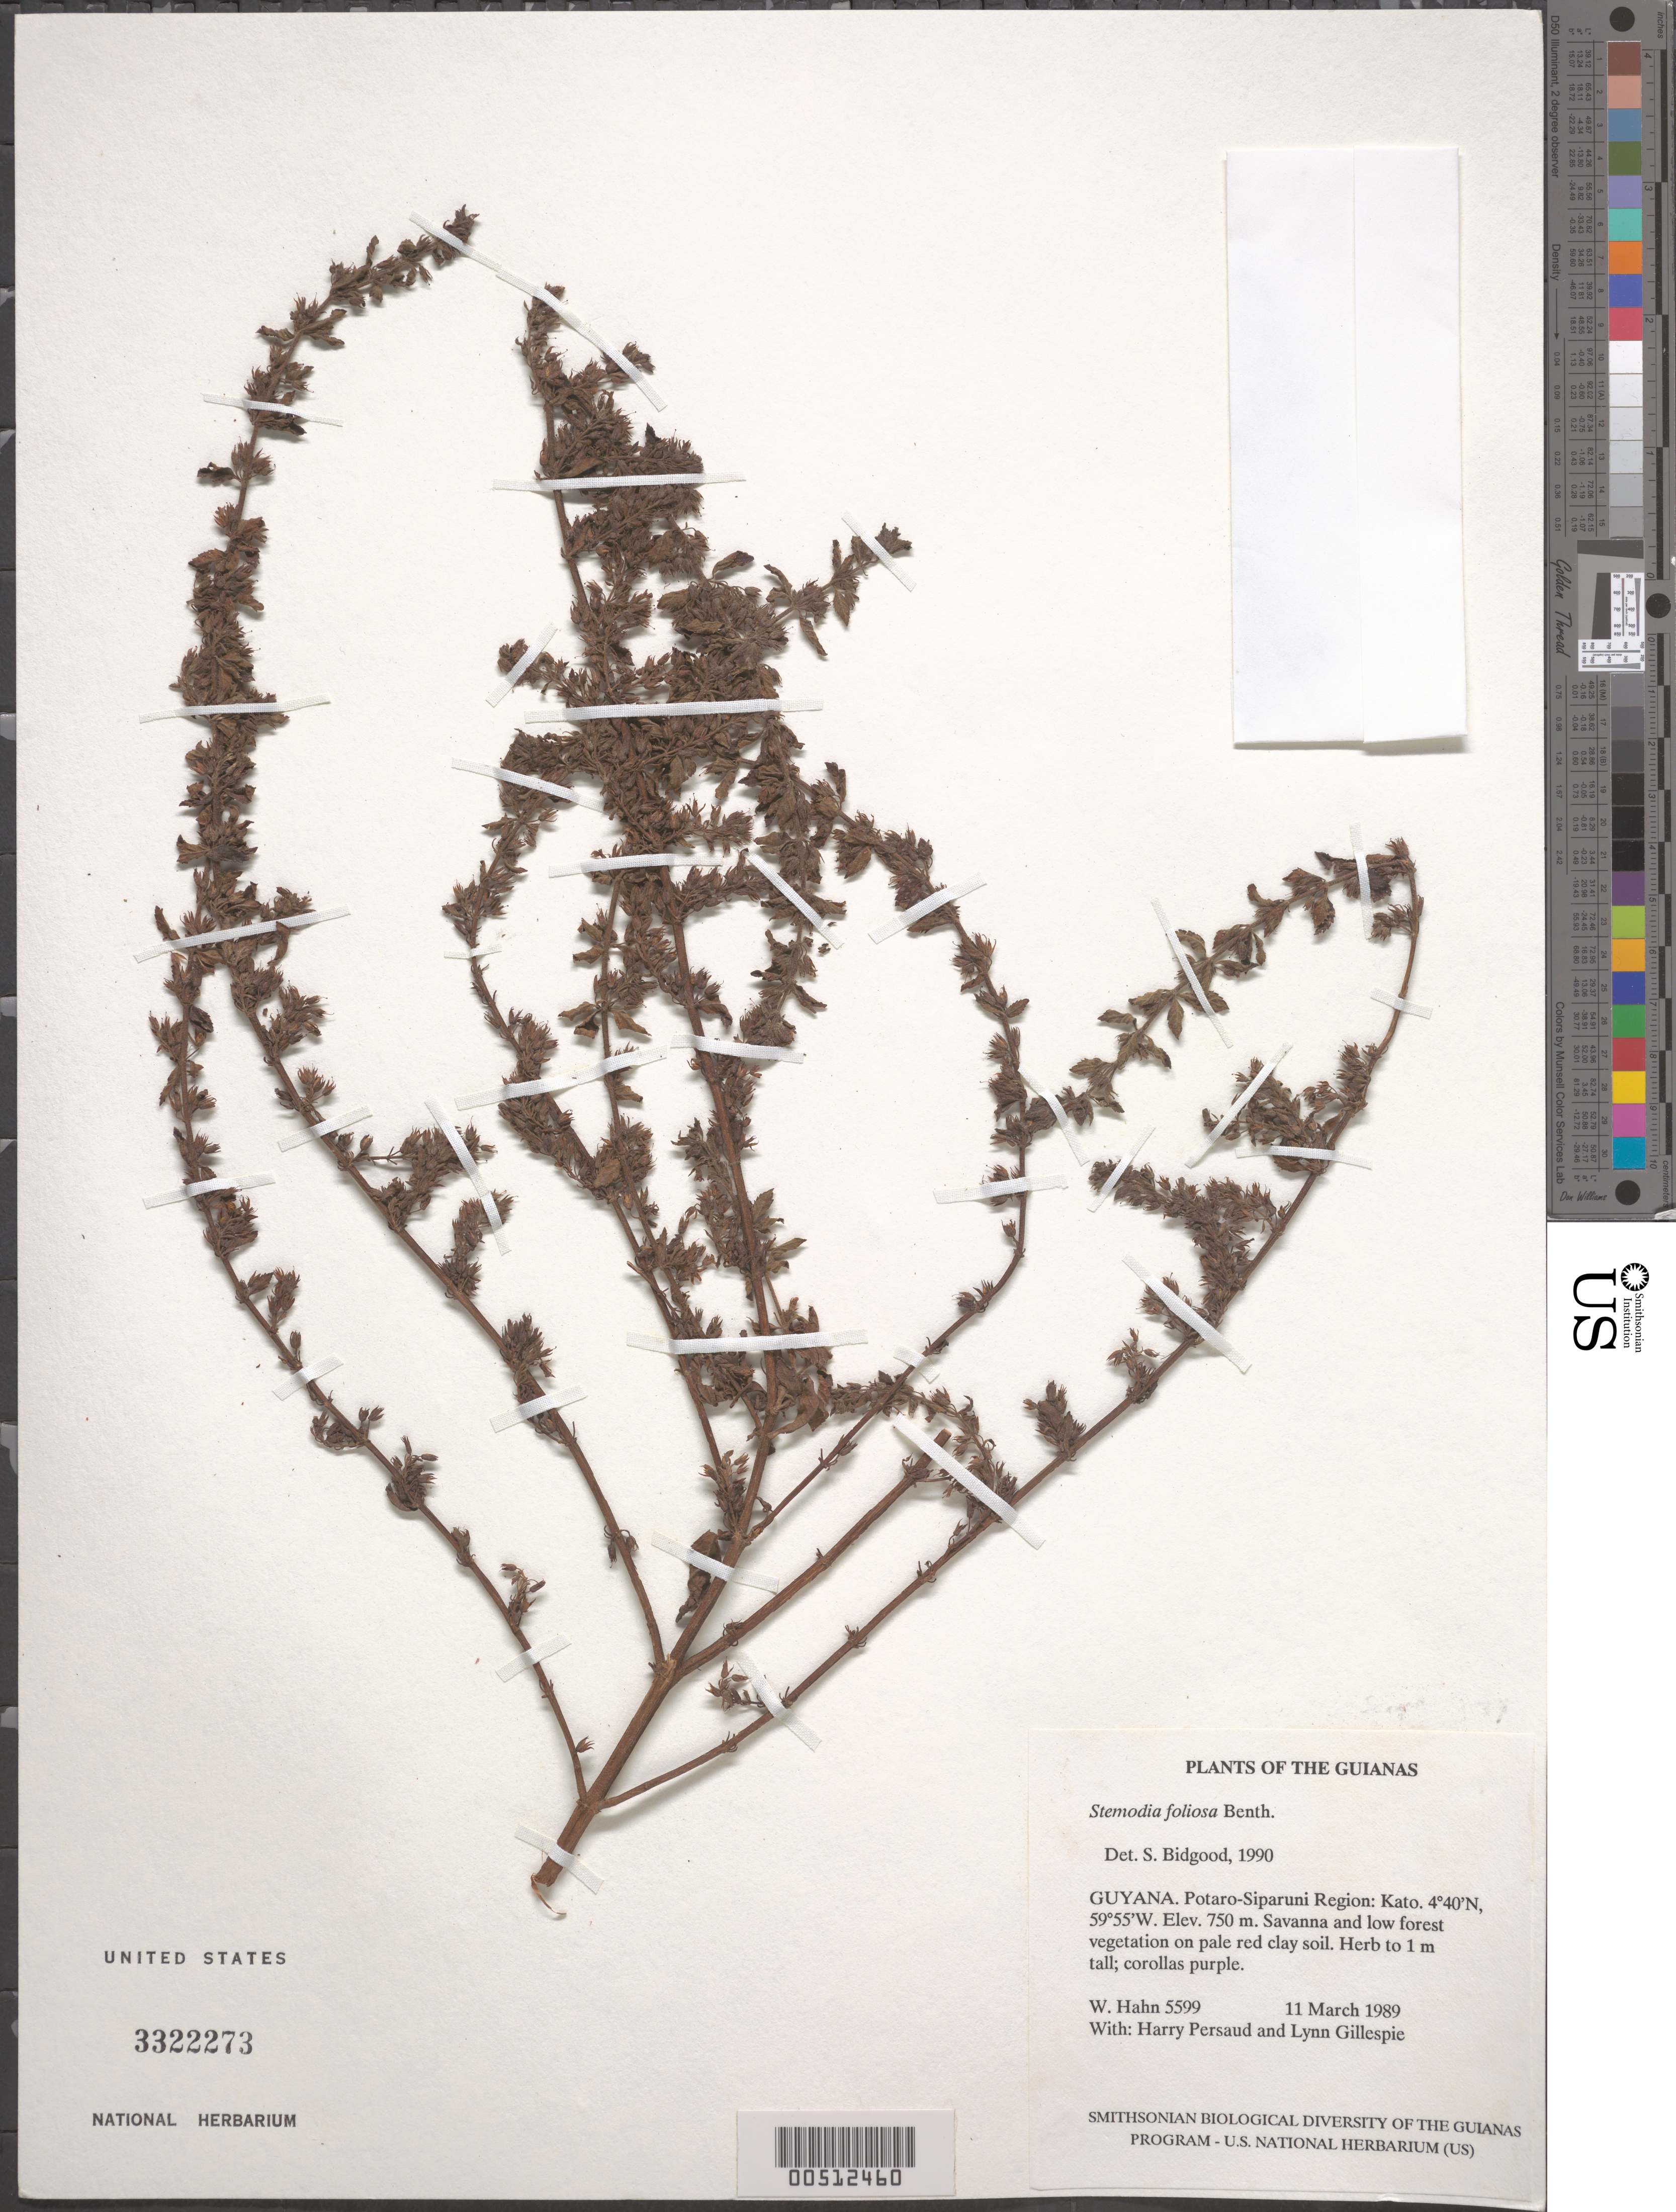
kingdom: Plantae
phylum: Tracheophyta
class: Magnoliopsida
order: Lamiales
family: Plantaginaceae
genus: Stemodia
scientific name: Stemodia foliosa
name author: Benth.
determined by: Bidgood, S.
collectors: W. Hahn, H. Persaud & L. J. Gillespie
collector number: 5599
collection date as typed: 11 March 1989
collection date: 1989-03-11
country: Guyana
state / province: Potaro-Siparuni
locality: Kato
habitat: Savanna and low forest vegetation on pale red clay soil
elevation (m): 750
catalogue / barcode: US 3322273